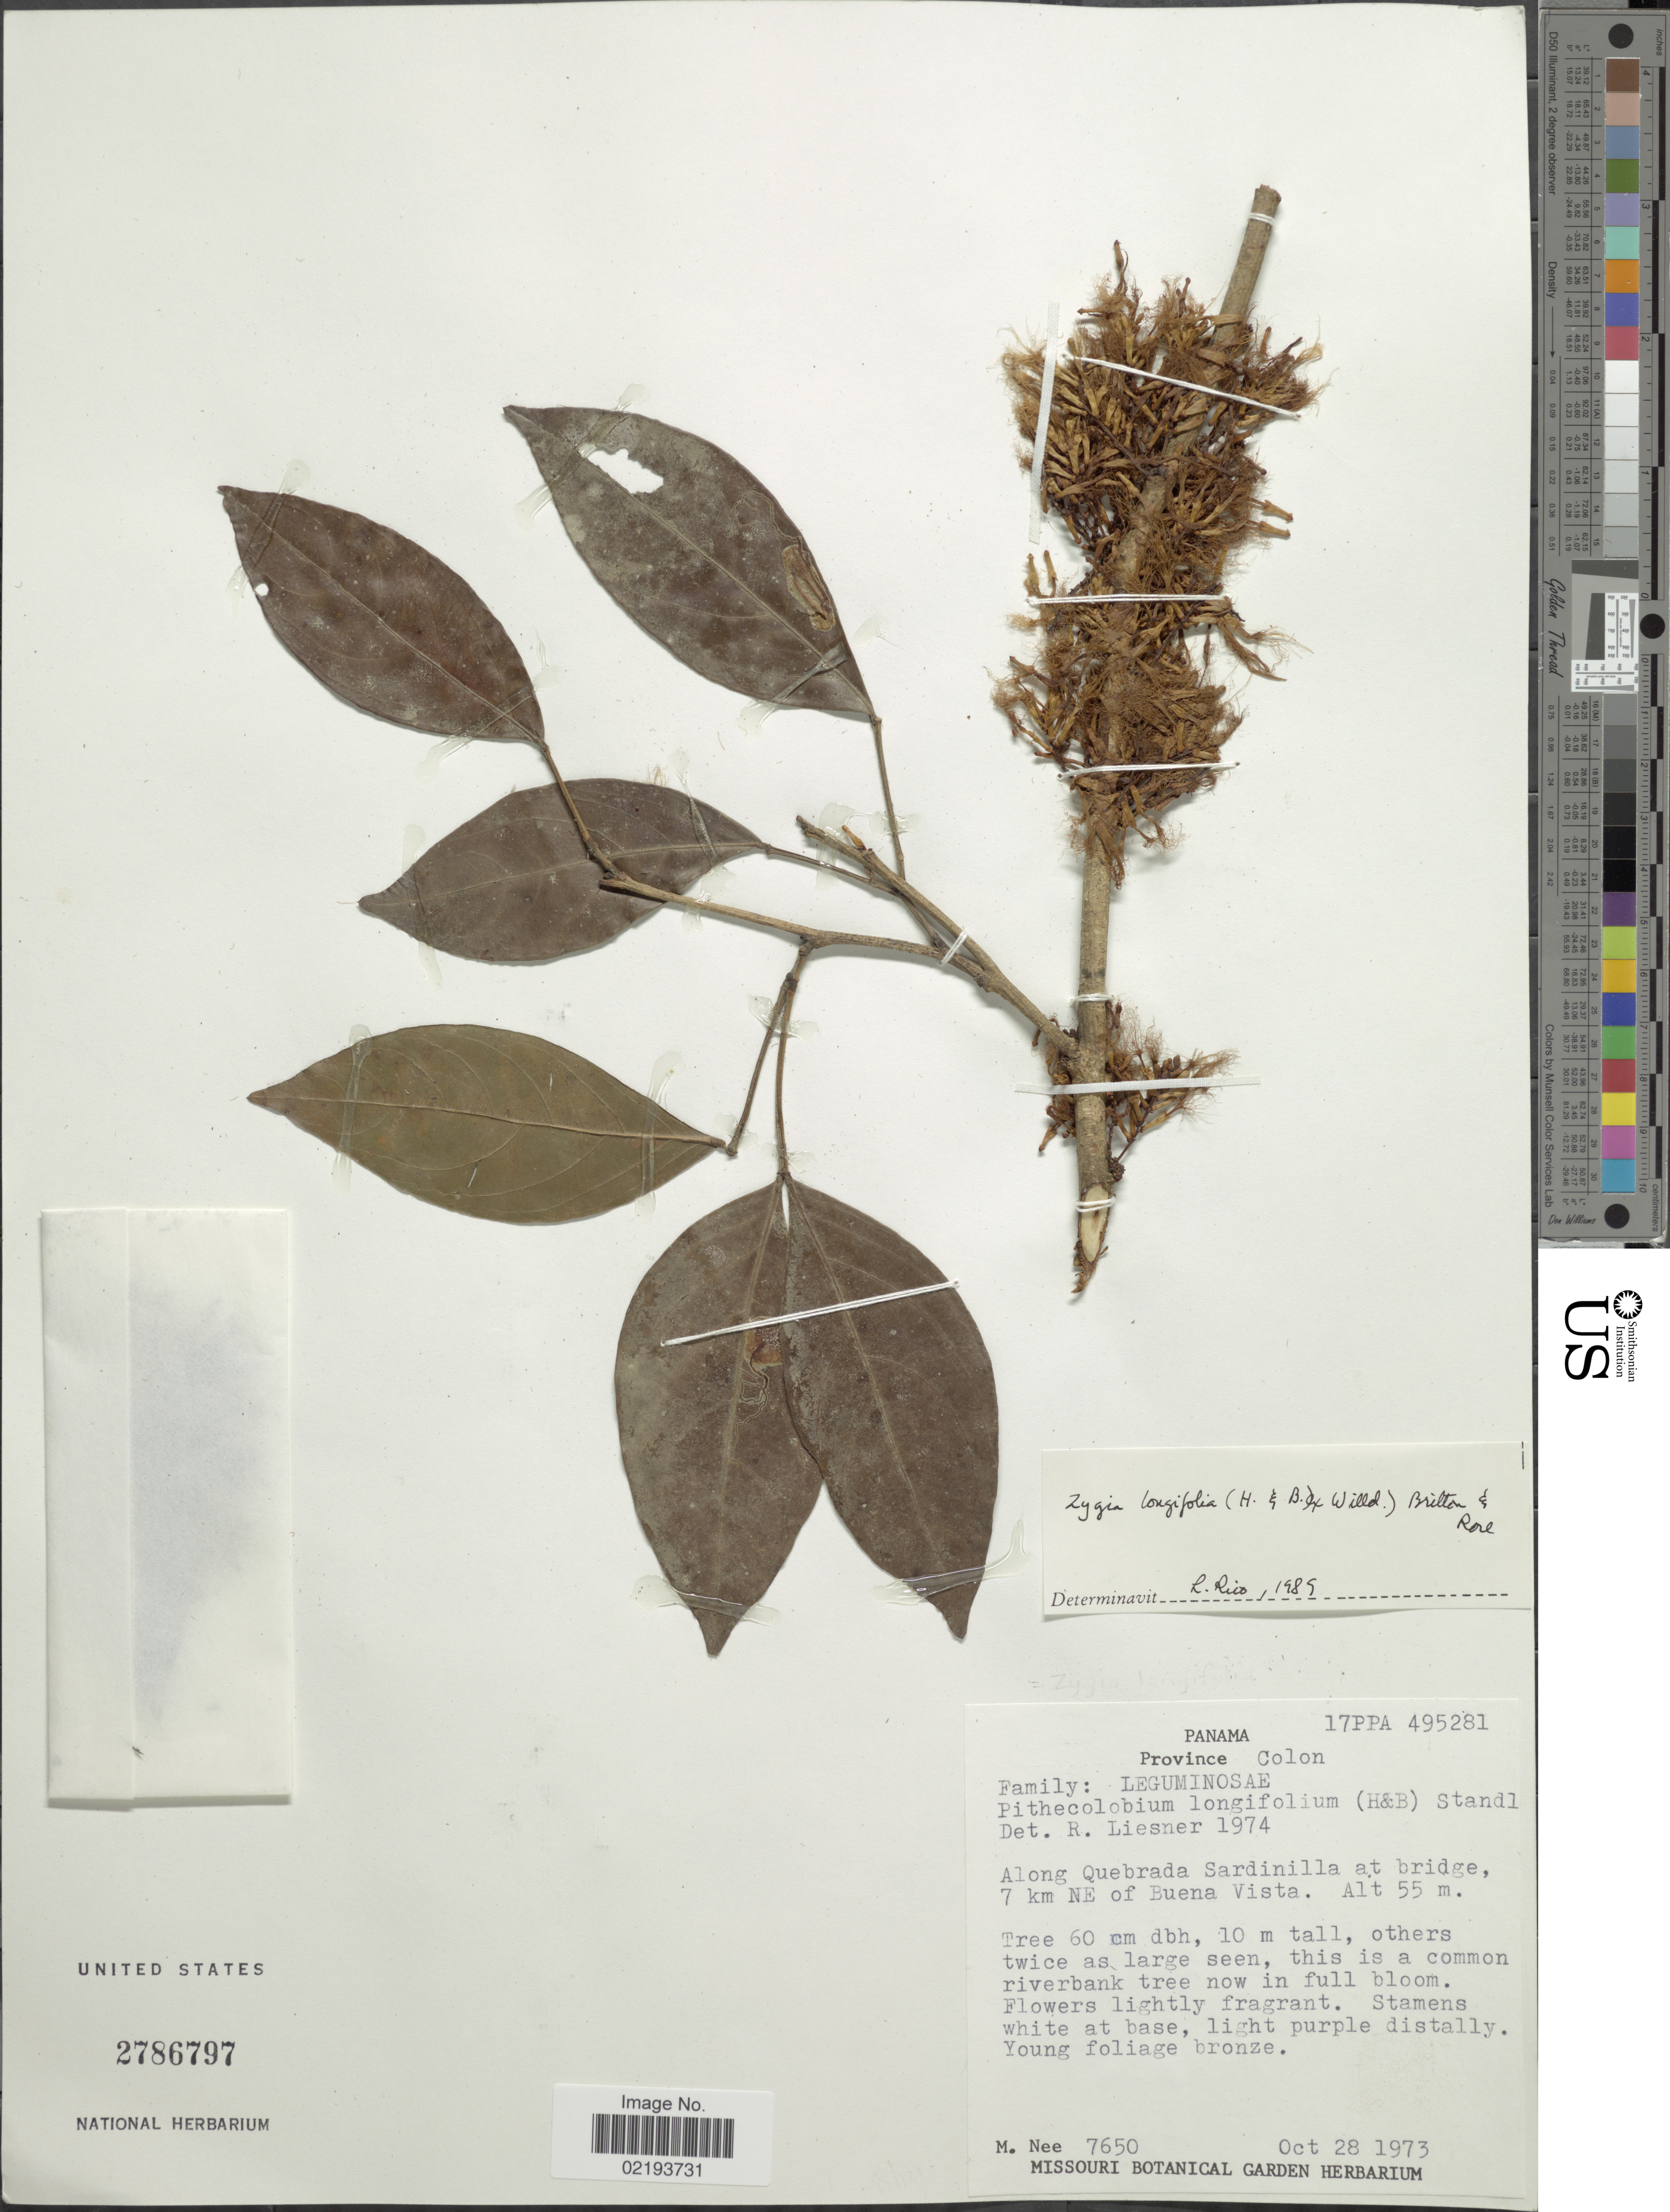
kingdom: Plantae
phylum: Tracheophyta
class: Magnoliopsida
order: Fabales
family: Fabaceae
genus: Zygia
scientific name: Zygia longifolia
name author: (Willd.) Britton & Rose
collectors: M. Nee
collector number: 7650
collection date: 1973-10-28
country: Panama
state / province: Colón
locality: Along Quebrada Sardinilla at bridge, 7 km NE of Buena Vista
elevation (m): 55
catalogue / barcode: US 2786797